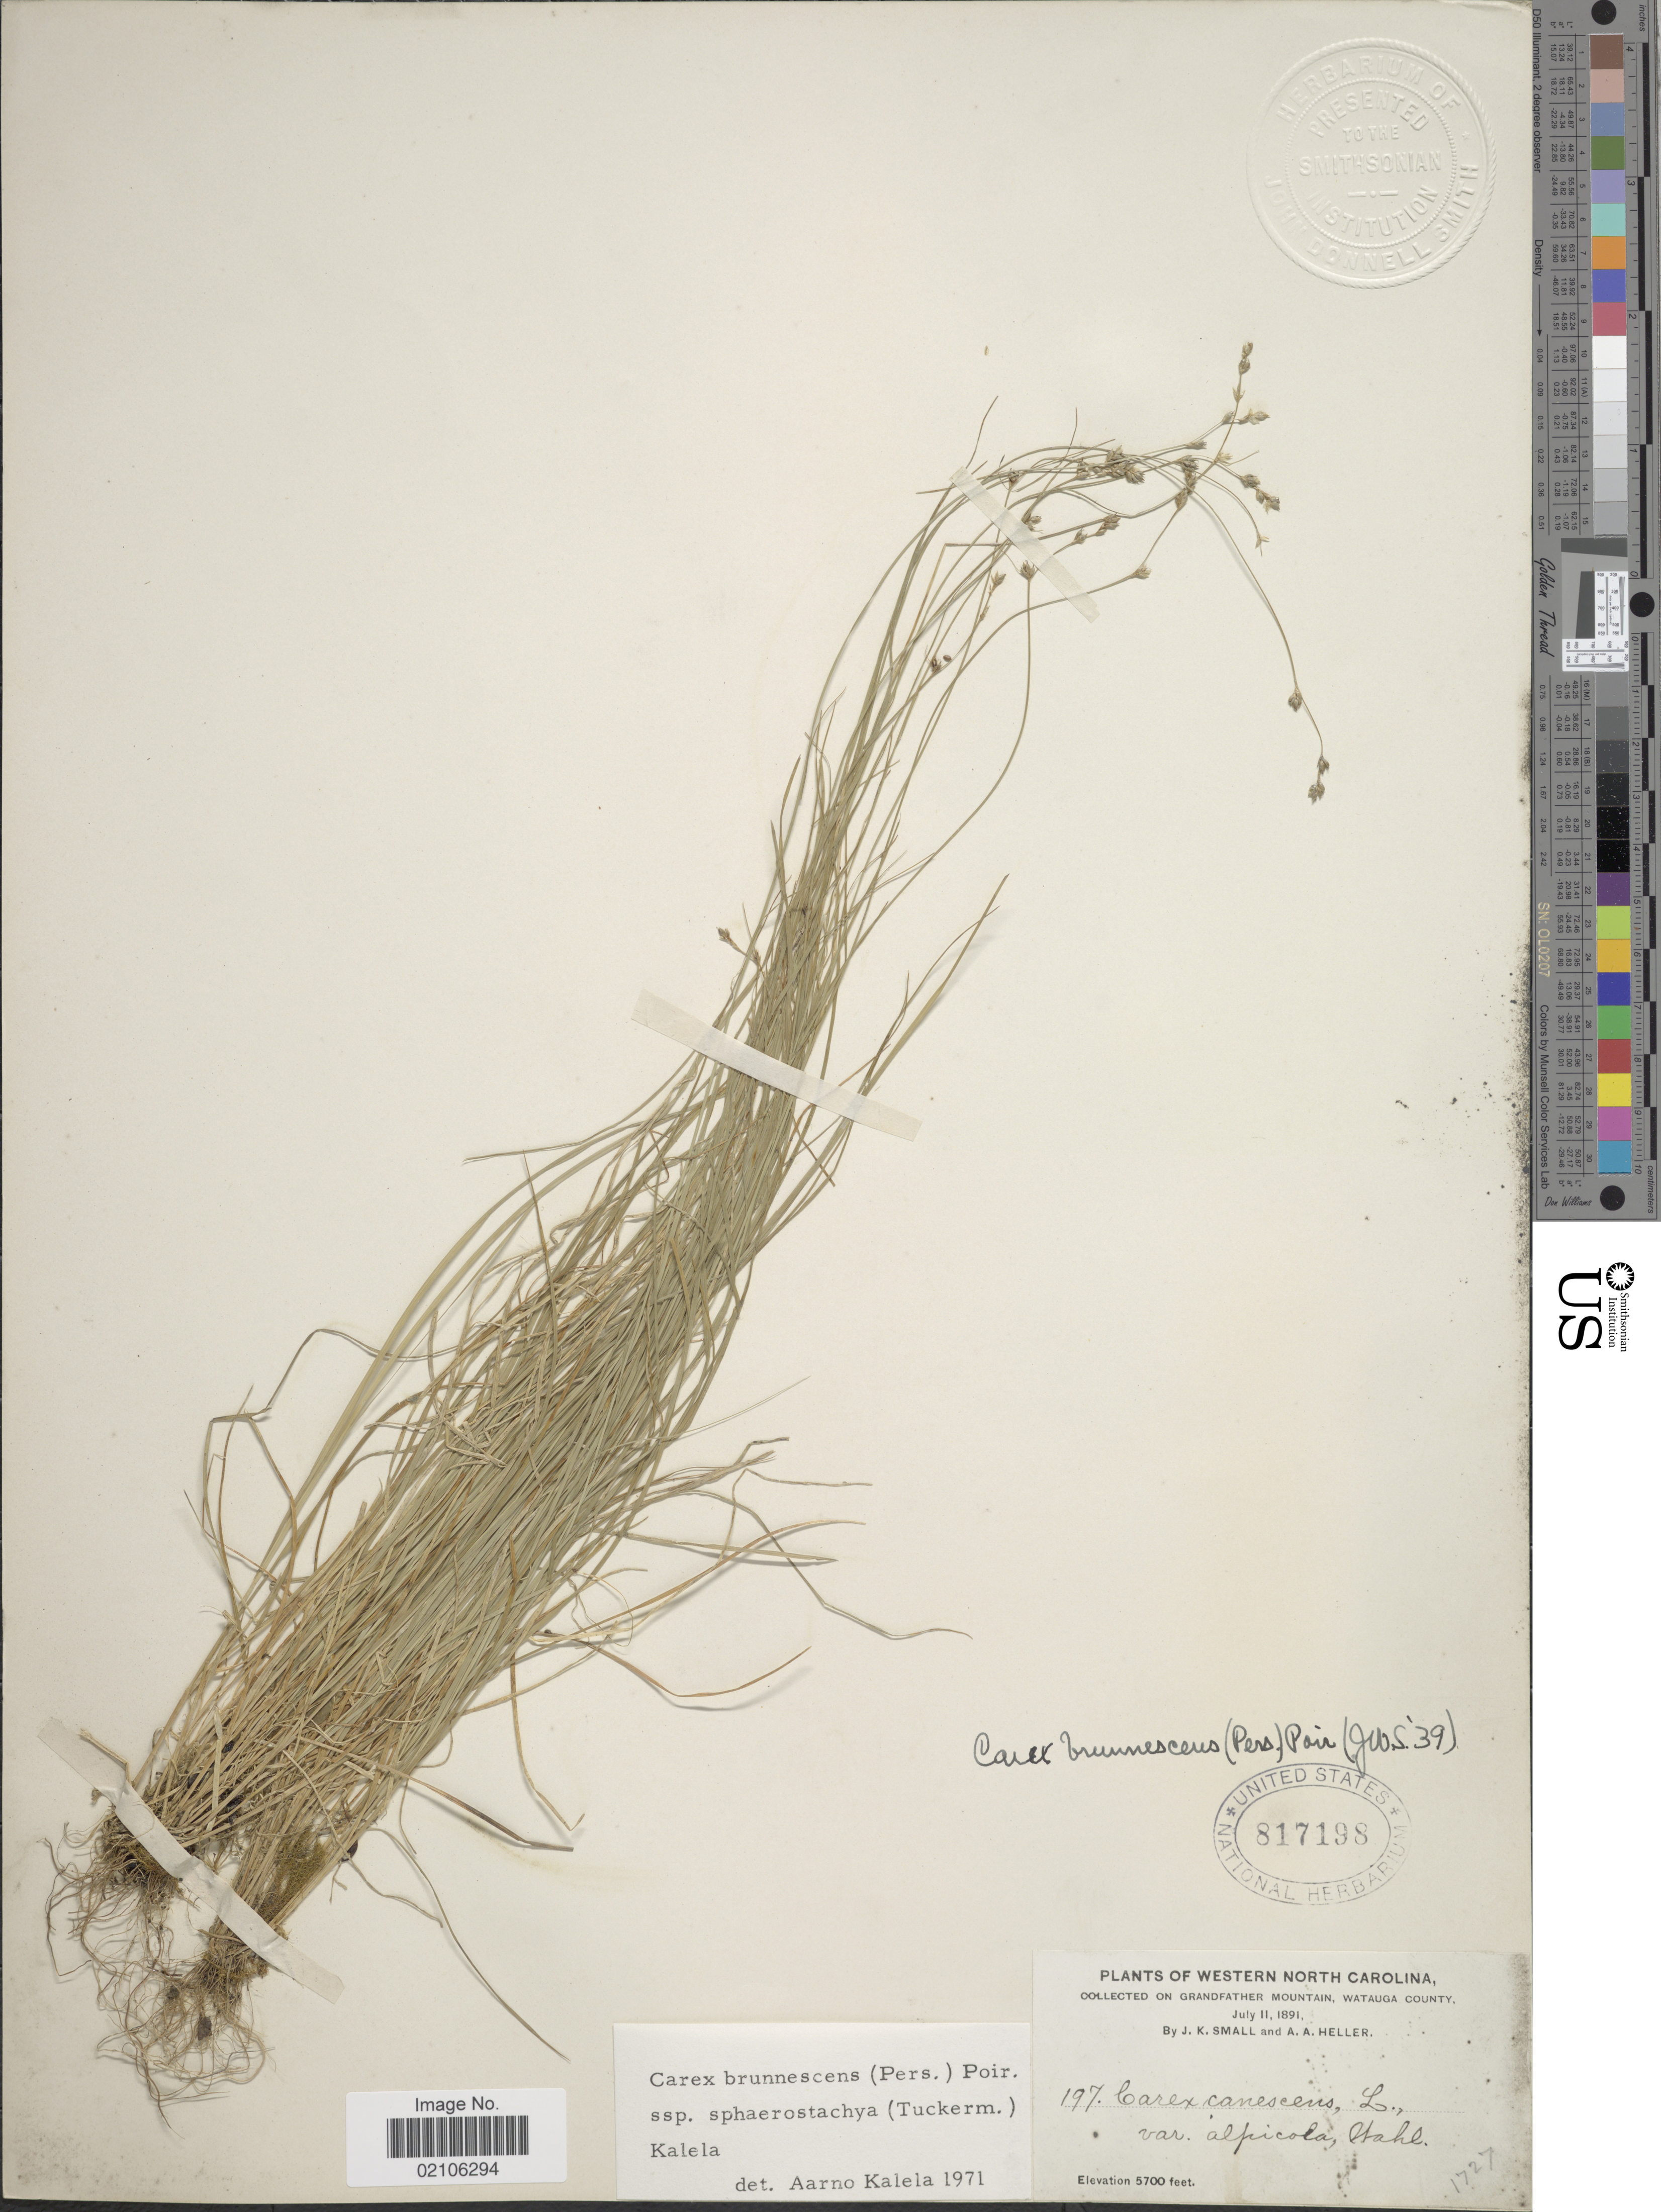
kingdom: Plantae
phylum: Tracheophyta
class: Liliopsida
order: Poales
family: Cyperaceae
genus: Carex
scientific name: Carex brunnescens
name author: (Pers.) Poir.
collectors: J. K. Small & A. A. Heller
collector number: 197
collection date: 1891-07-11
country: United States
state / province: North Carolina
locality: Western North Carolina, on Grandfather Mountain, Watauga County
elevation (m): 1737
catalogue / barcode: US 817198